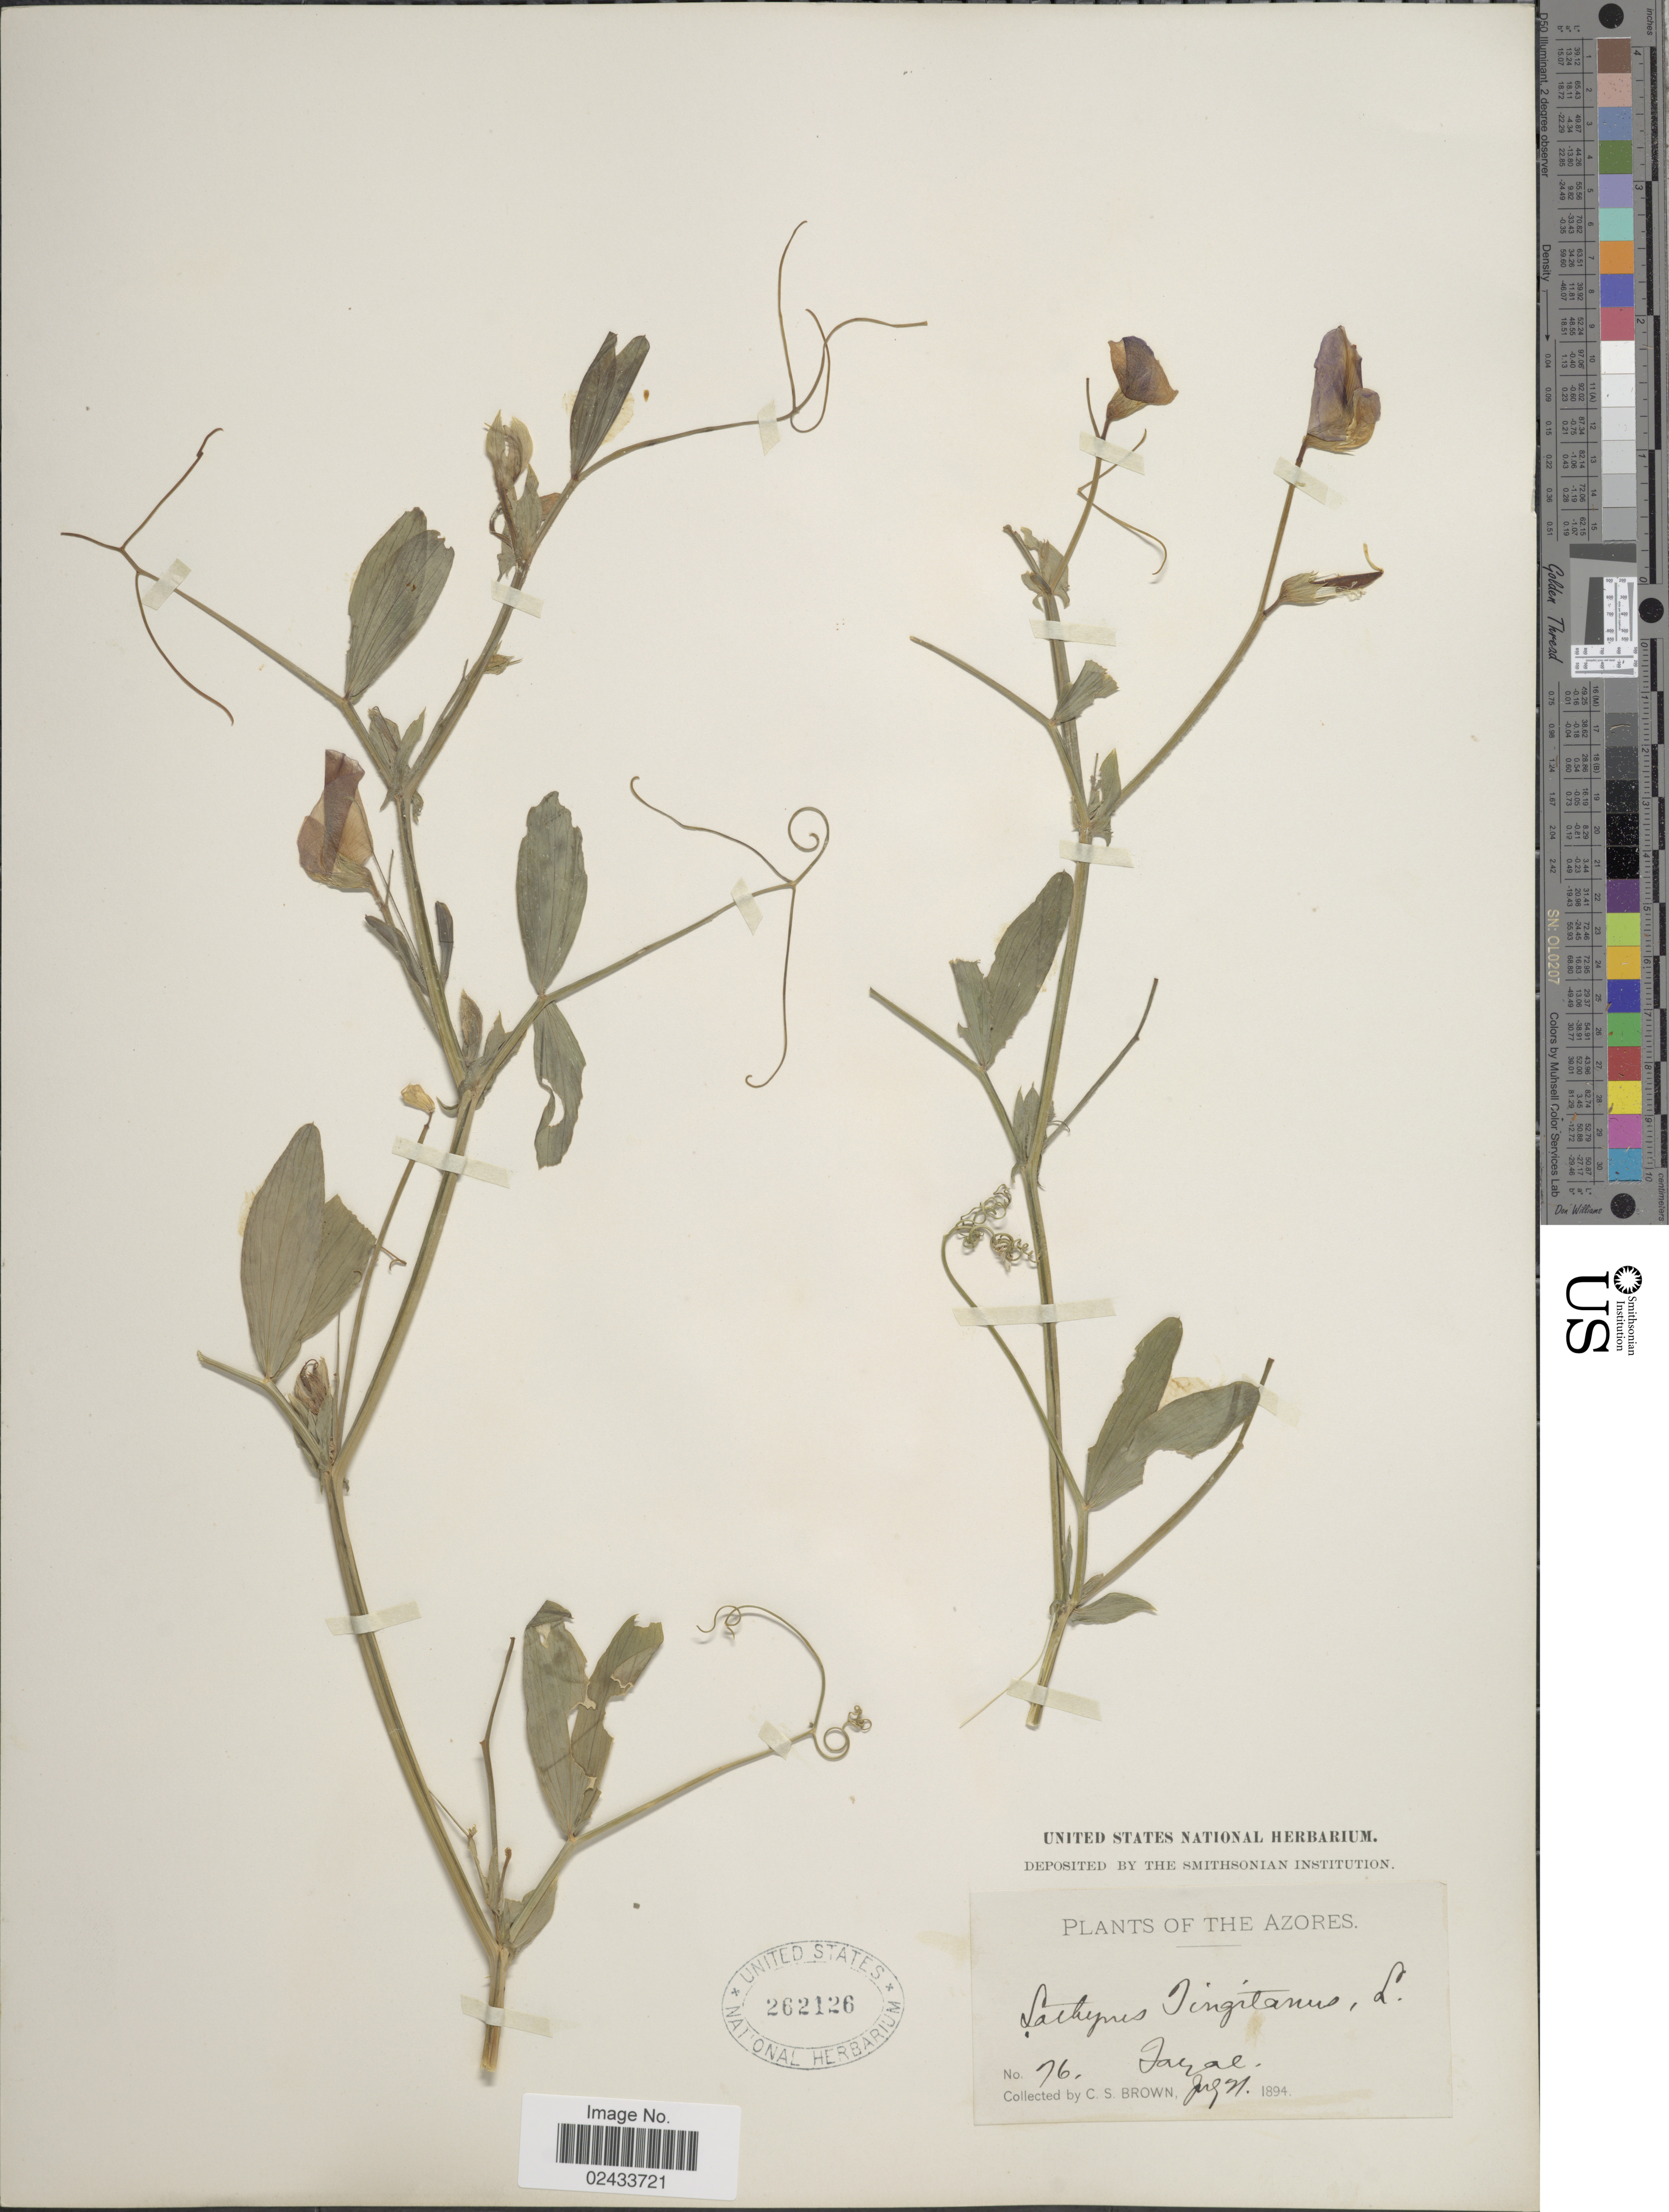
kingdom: Plantae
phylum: Tracheophyta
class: Magnoliopsida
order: Fabales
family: Fabaceae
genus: Lathyrus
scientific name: Lathyrus tingitanus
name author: L.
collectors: C. S. Brown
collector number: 76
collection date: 1894-07-11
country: Portugal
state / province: Azores (Aut. Reg.)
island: Faial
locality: Fayal [interpreted]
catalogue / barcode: US 262126